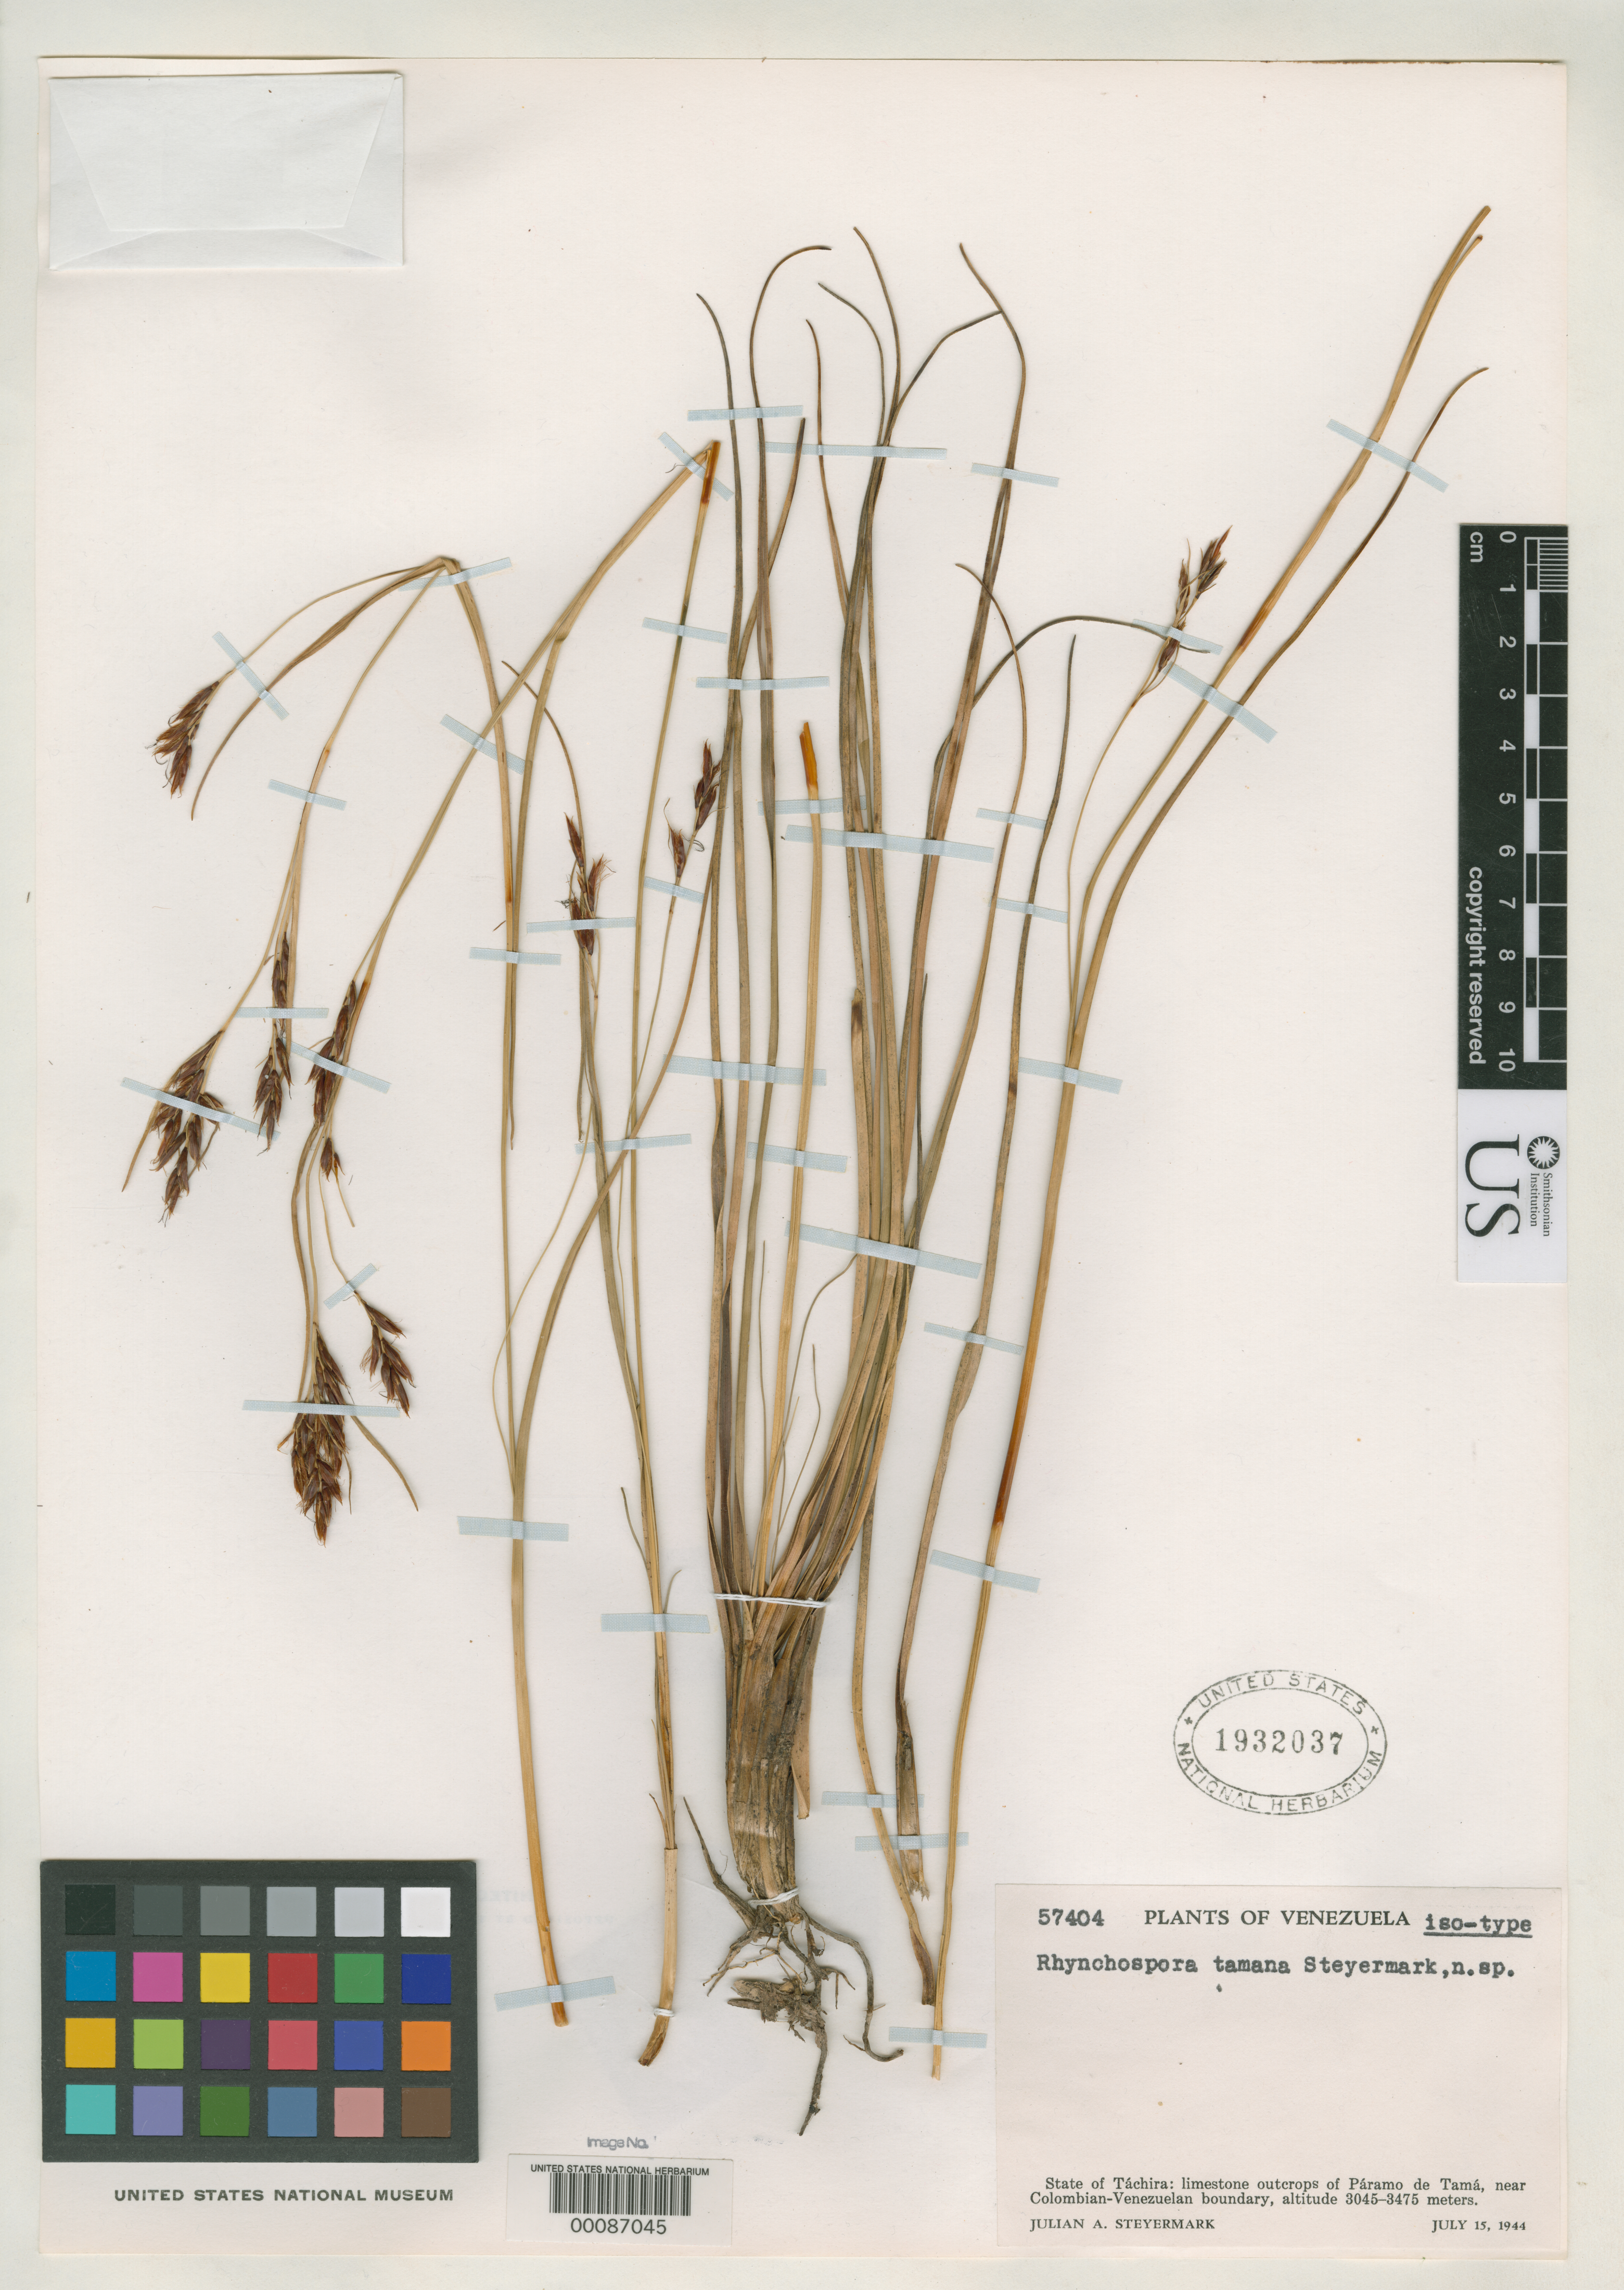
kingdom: Plantae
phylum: Tracheophyta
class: Liliopsida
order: Poales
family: Cyperaceae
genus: Rhynchospora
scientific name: Rhynchospora tamana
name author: Steyerm.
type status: Isotype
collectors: J. Steyermark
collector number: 57404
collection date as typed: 15 Jul 1944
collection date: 1944-07-15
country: Venezuela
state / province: Tachira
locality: Paramo de Tama, near Colombian boundary.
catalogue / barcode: US 1932037